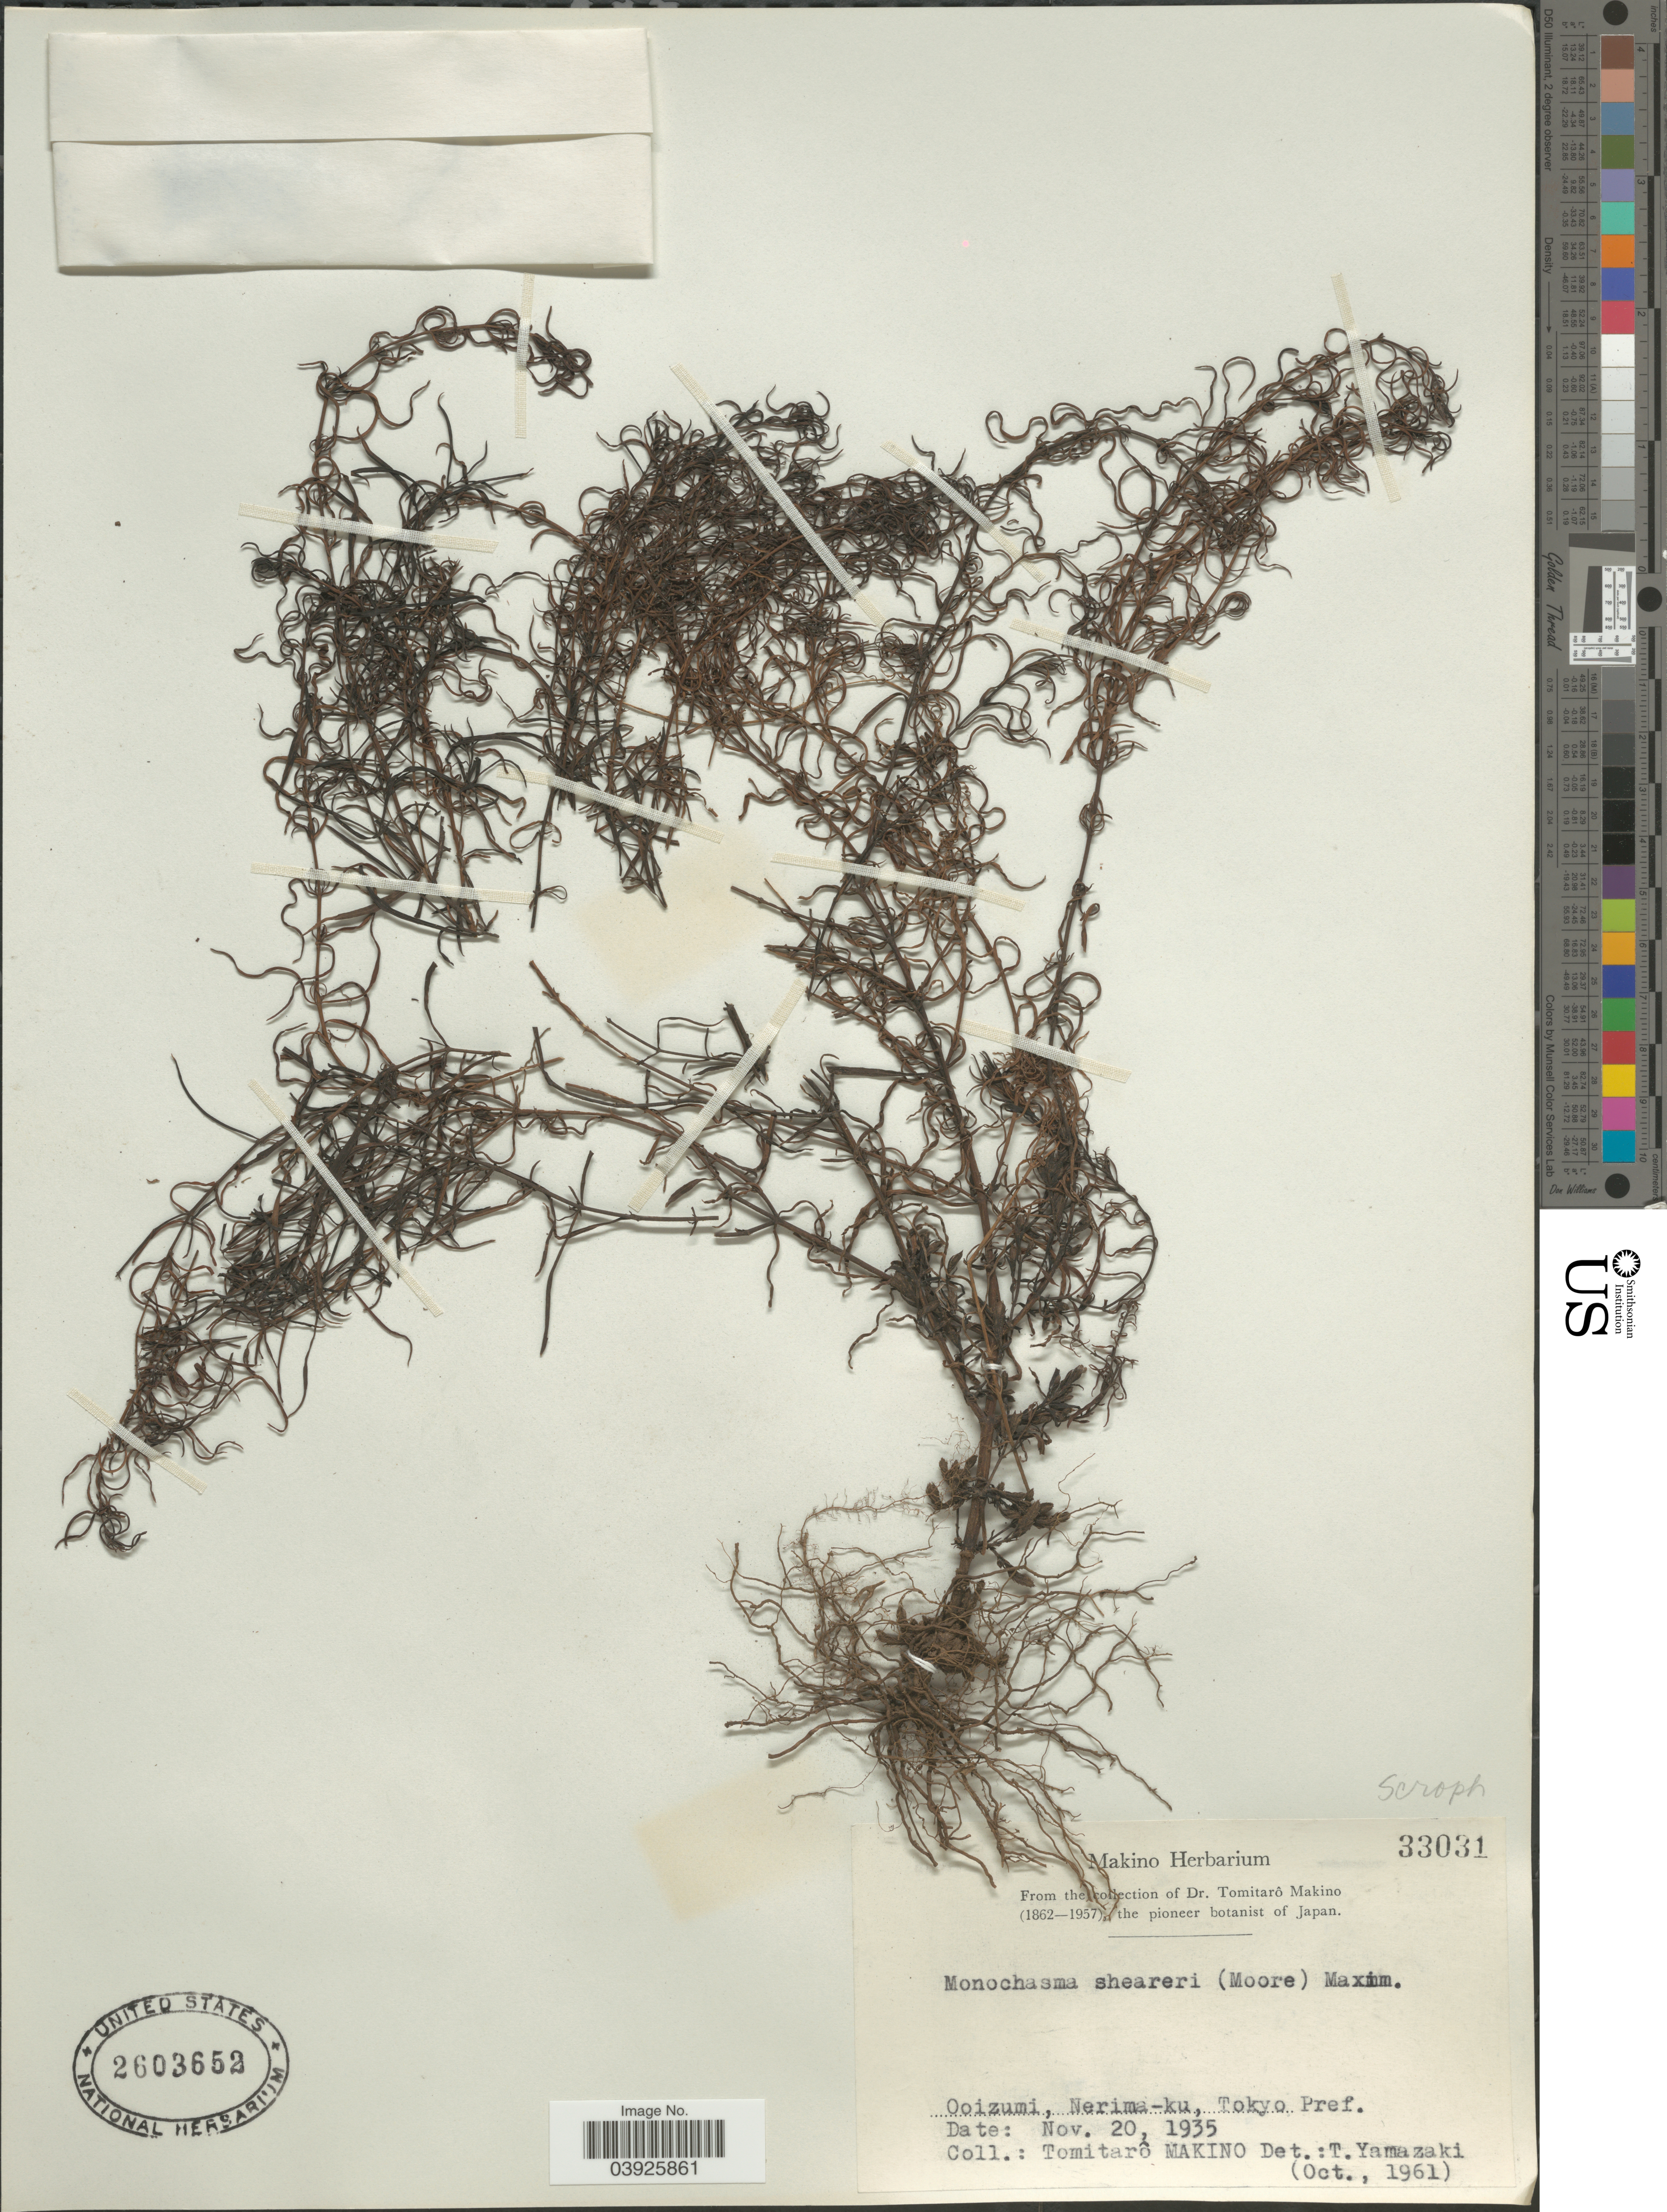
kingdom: Plantae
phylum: Tracheophyta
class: Magnoliopsida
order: Lamiales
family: Orobanchaceae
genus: Monochasma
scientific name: Monochasma sheareri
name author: (S. Moore) Maxim. ex Franch. & Sav.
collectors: T. Makino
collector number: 33031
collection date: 1935-11-20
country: Japan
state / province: Tokyo, Federal City of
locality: Ooizumi, Nerima-ku, Tokyo Pref.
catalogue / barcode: US 2603652